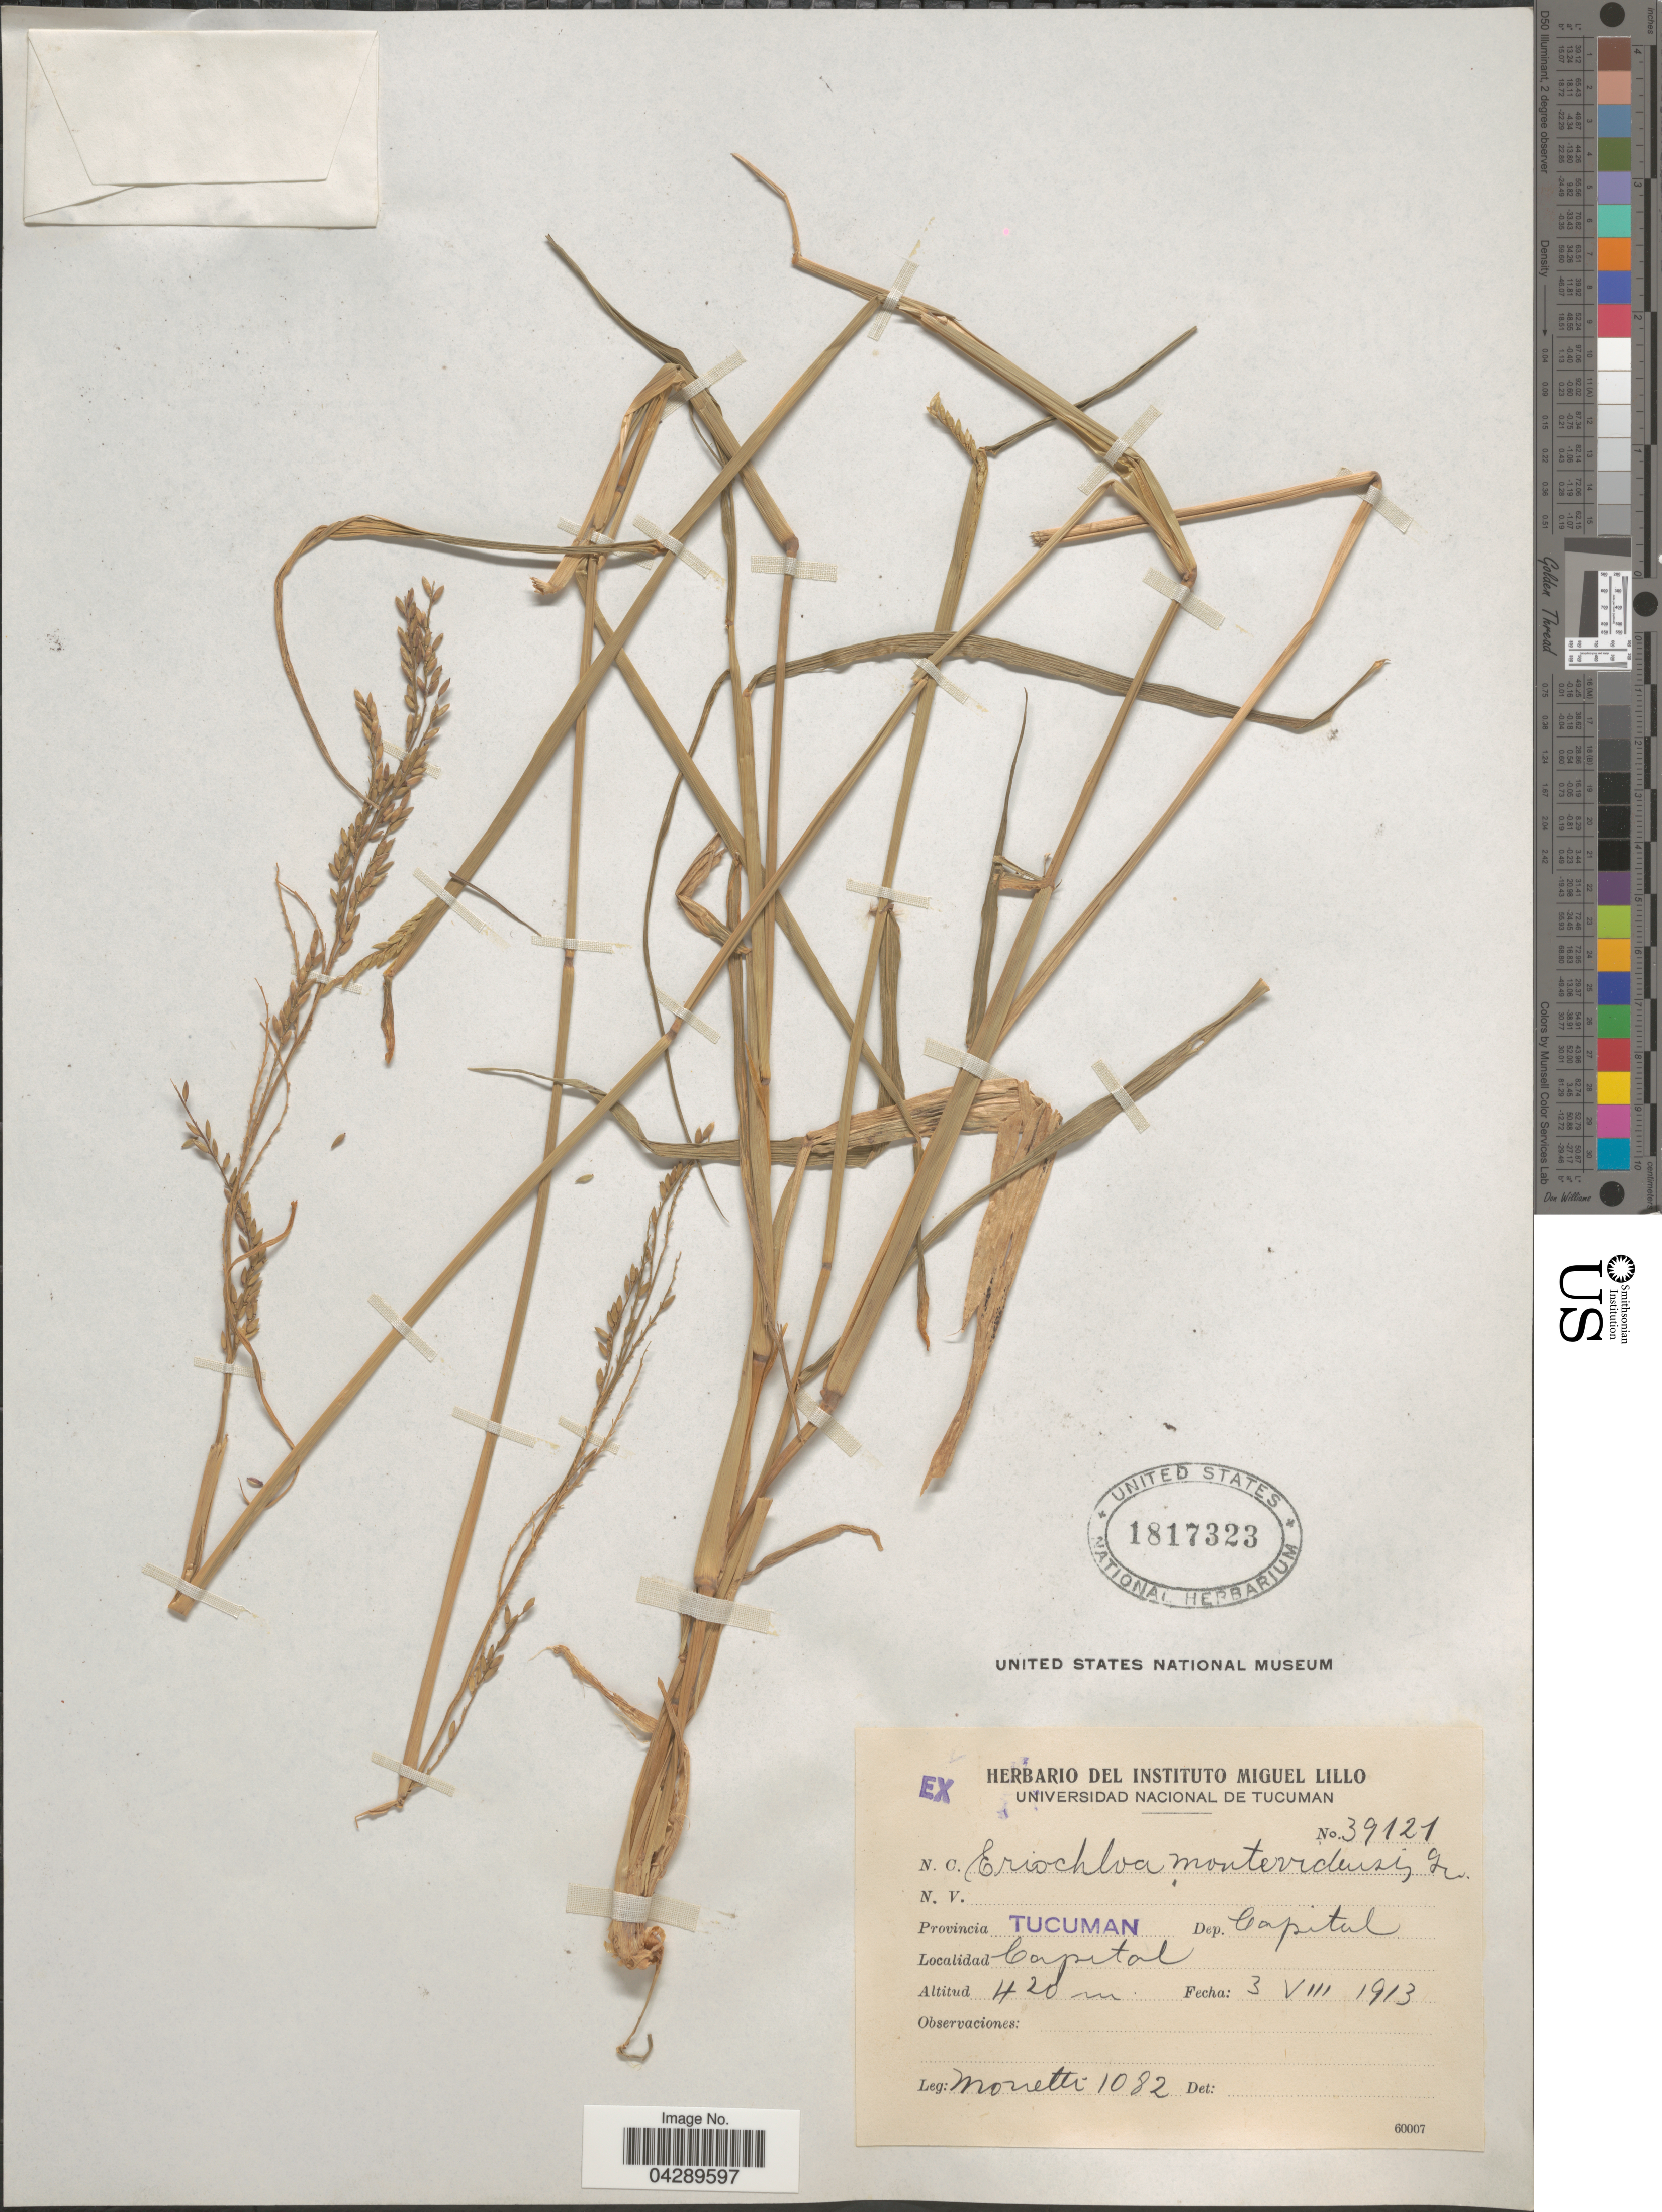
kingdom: Plantae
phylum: Tracheophyta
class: Liliopsida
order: Poales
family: Poaceae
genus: Eriochloa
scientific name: Eriochloa punctata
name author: (L.) Desv. ex Ham.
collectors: Monetti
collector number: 1082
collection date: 1913-08-03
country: Argentina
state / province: Tucuman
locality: Dep. Capital. Capital.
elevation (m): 420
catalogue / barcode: US 1817323